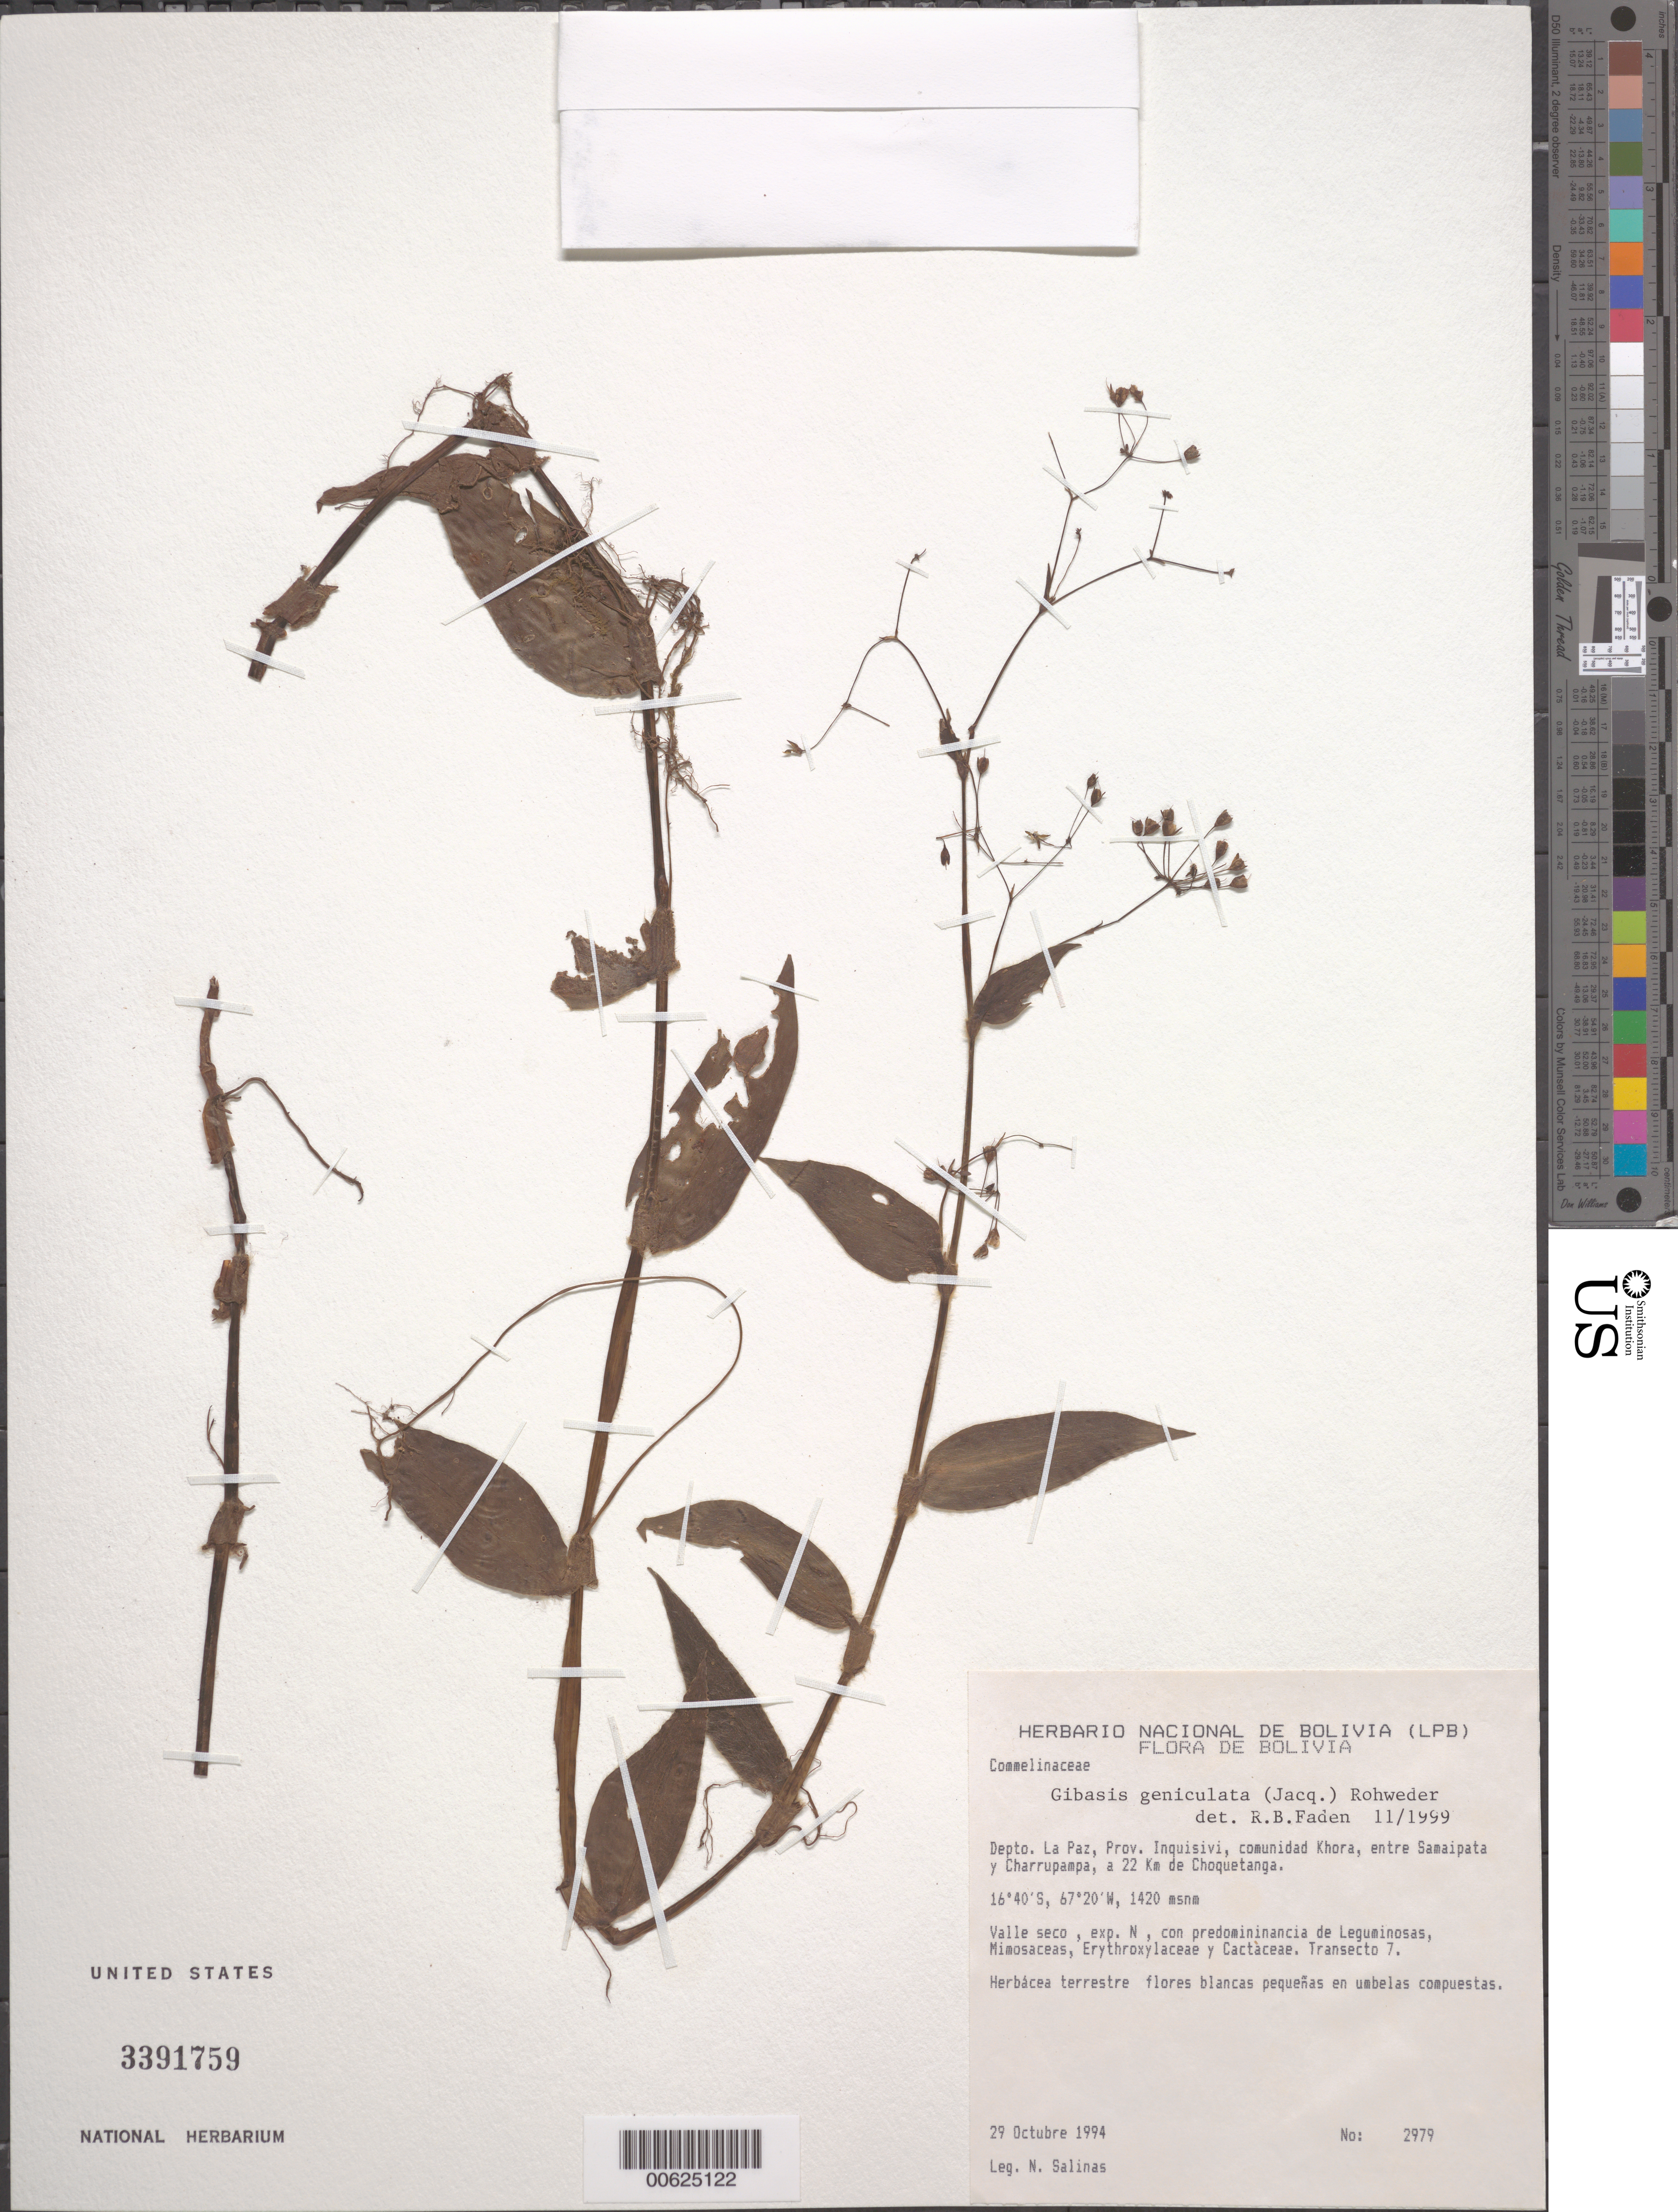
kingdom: Plantae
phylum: Tracheophyta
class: Liliopsida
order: Commelinales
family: Commelinaceae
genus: Gibasis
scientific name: Gibasis geniculata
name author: (Jacq.) Rohweder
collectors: N. Salinas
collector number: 29797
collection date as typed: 29 Oct 1994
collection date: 1994-10-29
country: Bolivia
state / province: La Paz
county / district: Inquisivi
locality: Khora, between Samaipata and Charrupampa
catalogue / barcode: US 3391759